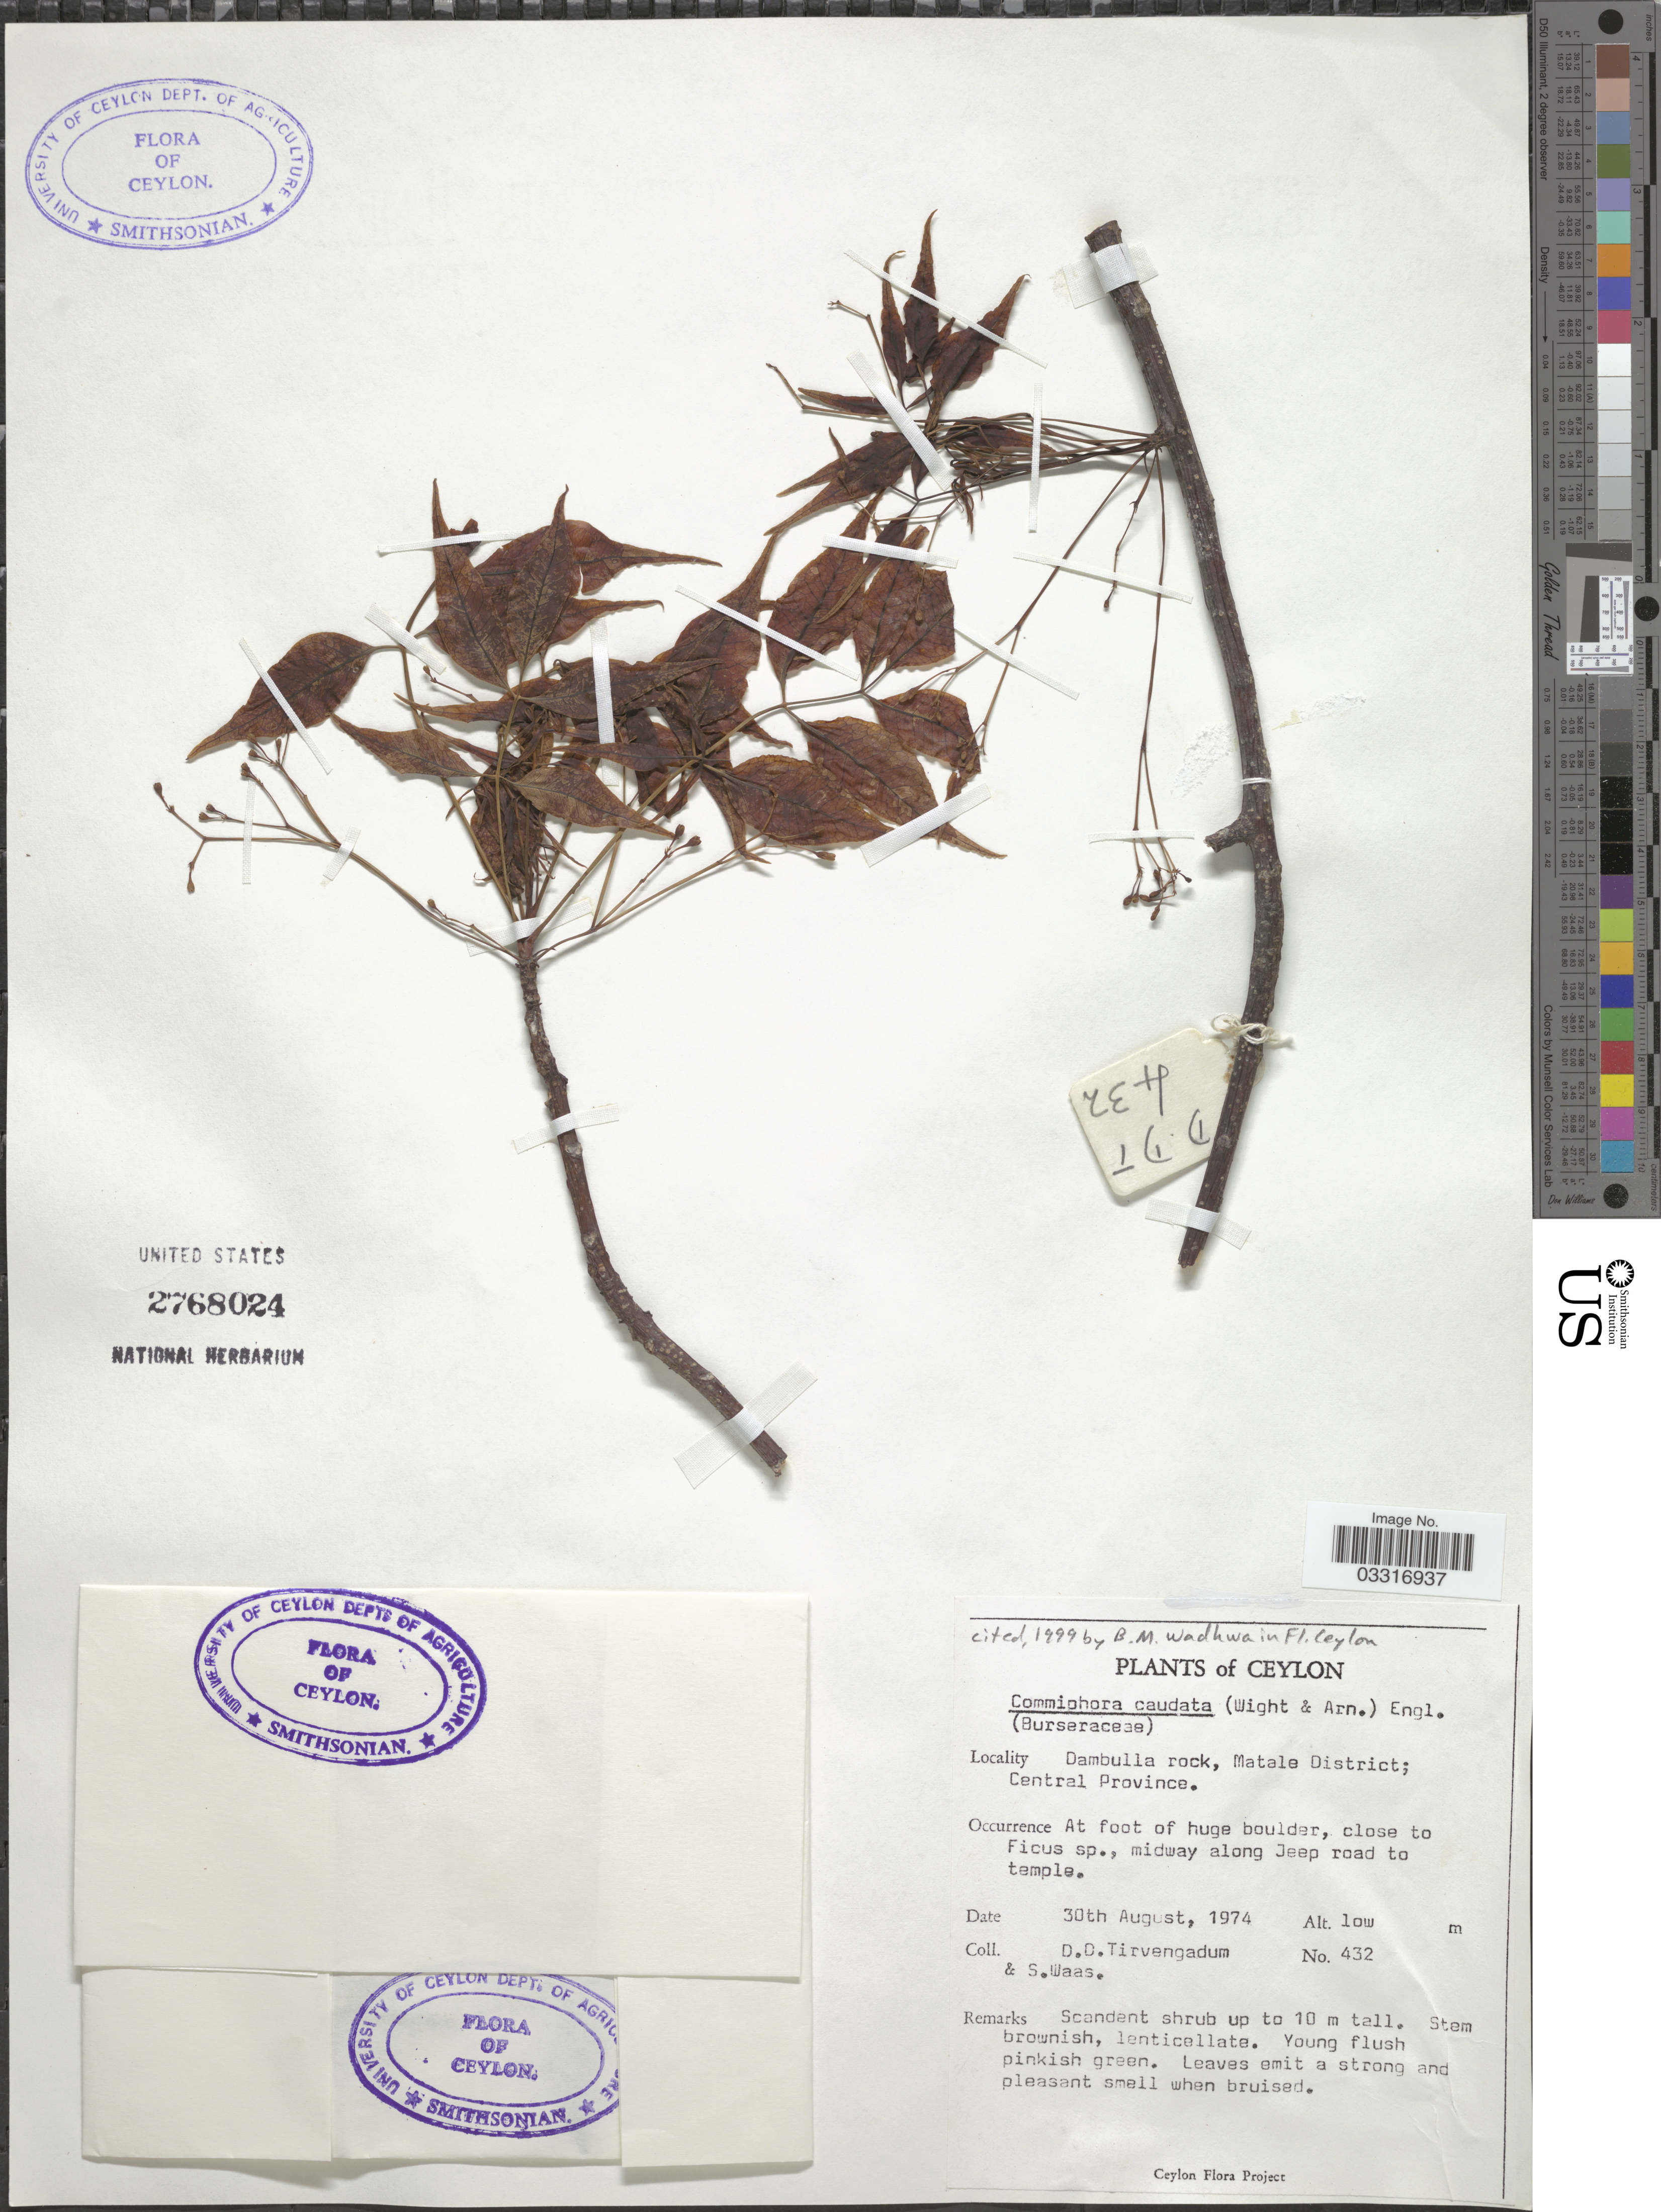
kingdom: Plantae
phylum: Tracheophyta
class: Magnoliopsida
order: Sapindales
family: Burseraceae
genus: Commiphora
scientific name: Commiphora caudata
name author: Engl.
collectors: D. Tirvengadum & S. Waas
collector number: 432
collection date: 1974-08-30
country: Sri Lanka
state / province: Central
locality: Ceylon, Dambulla rock, Matale District.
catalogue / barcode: US 2768024